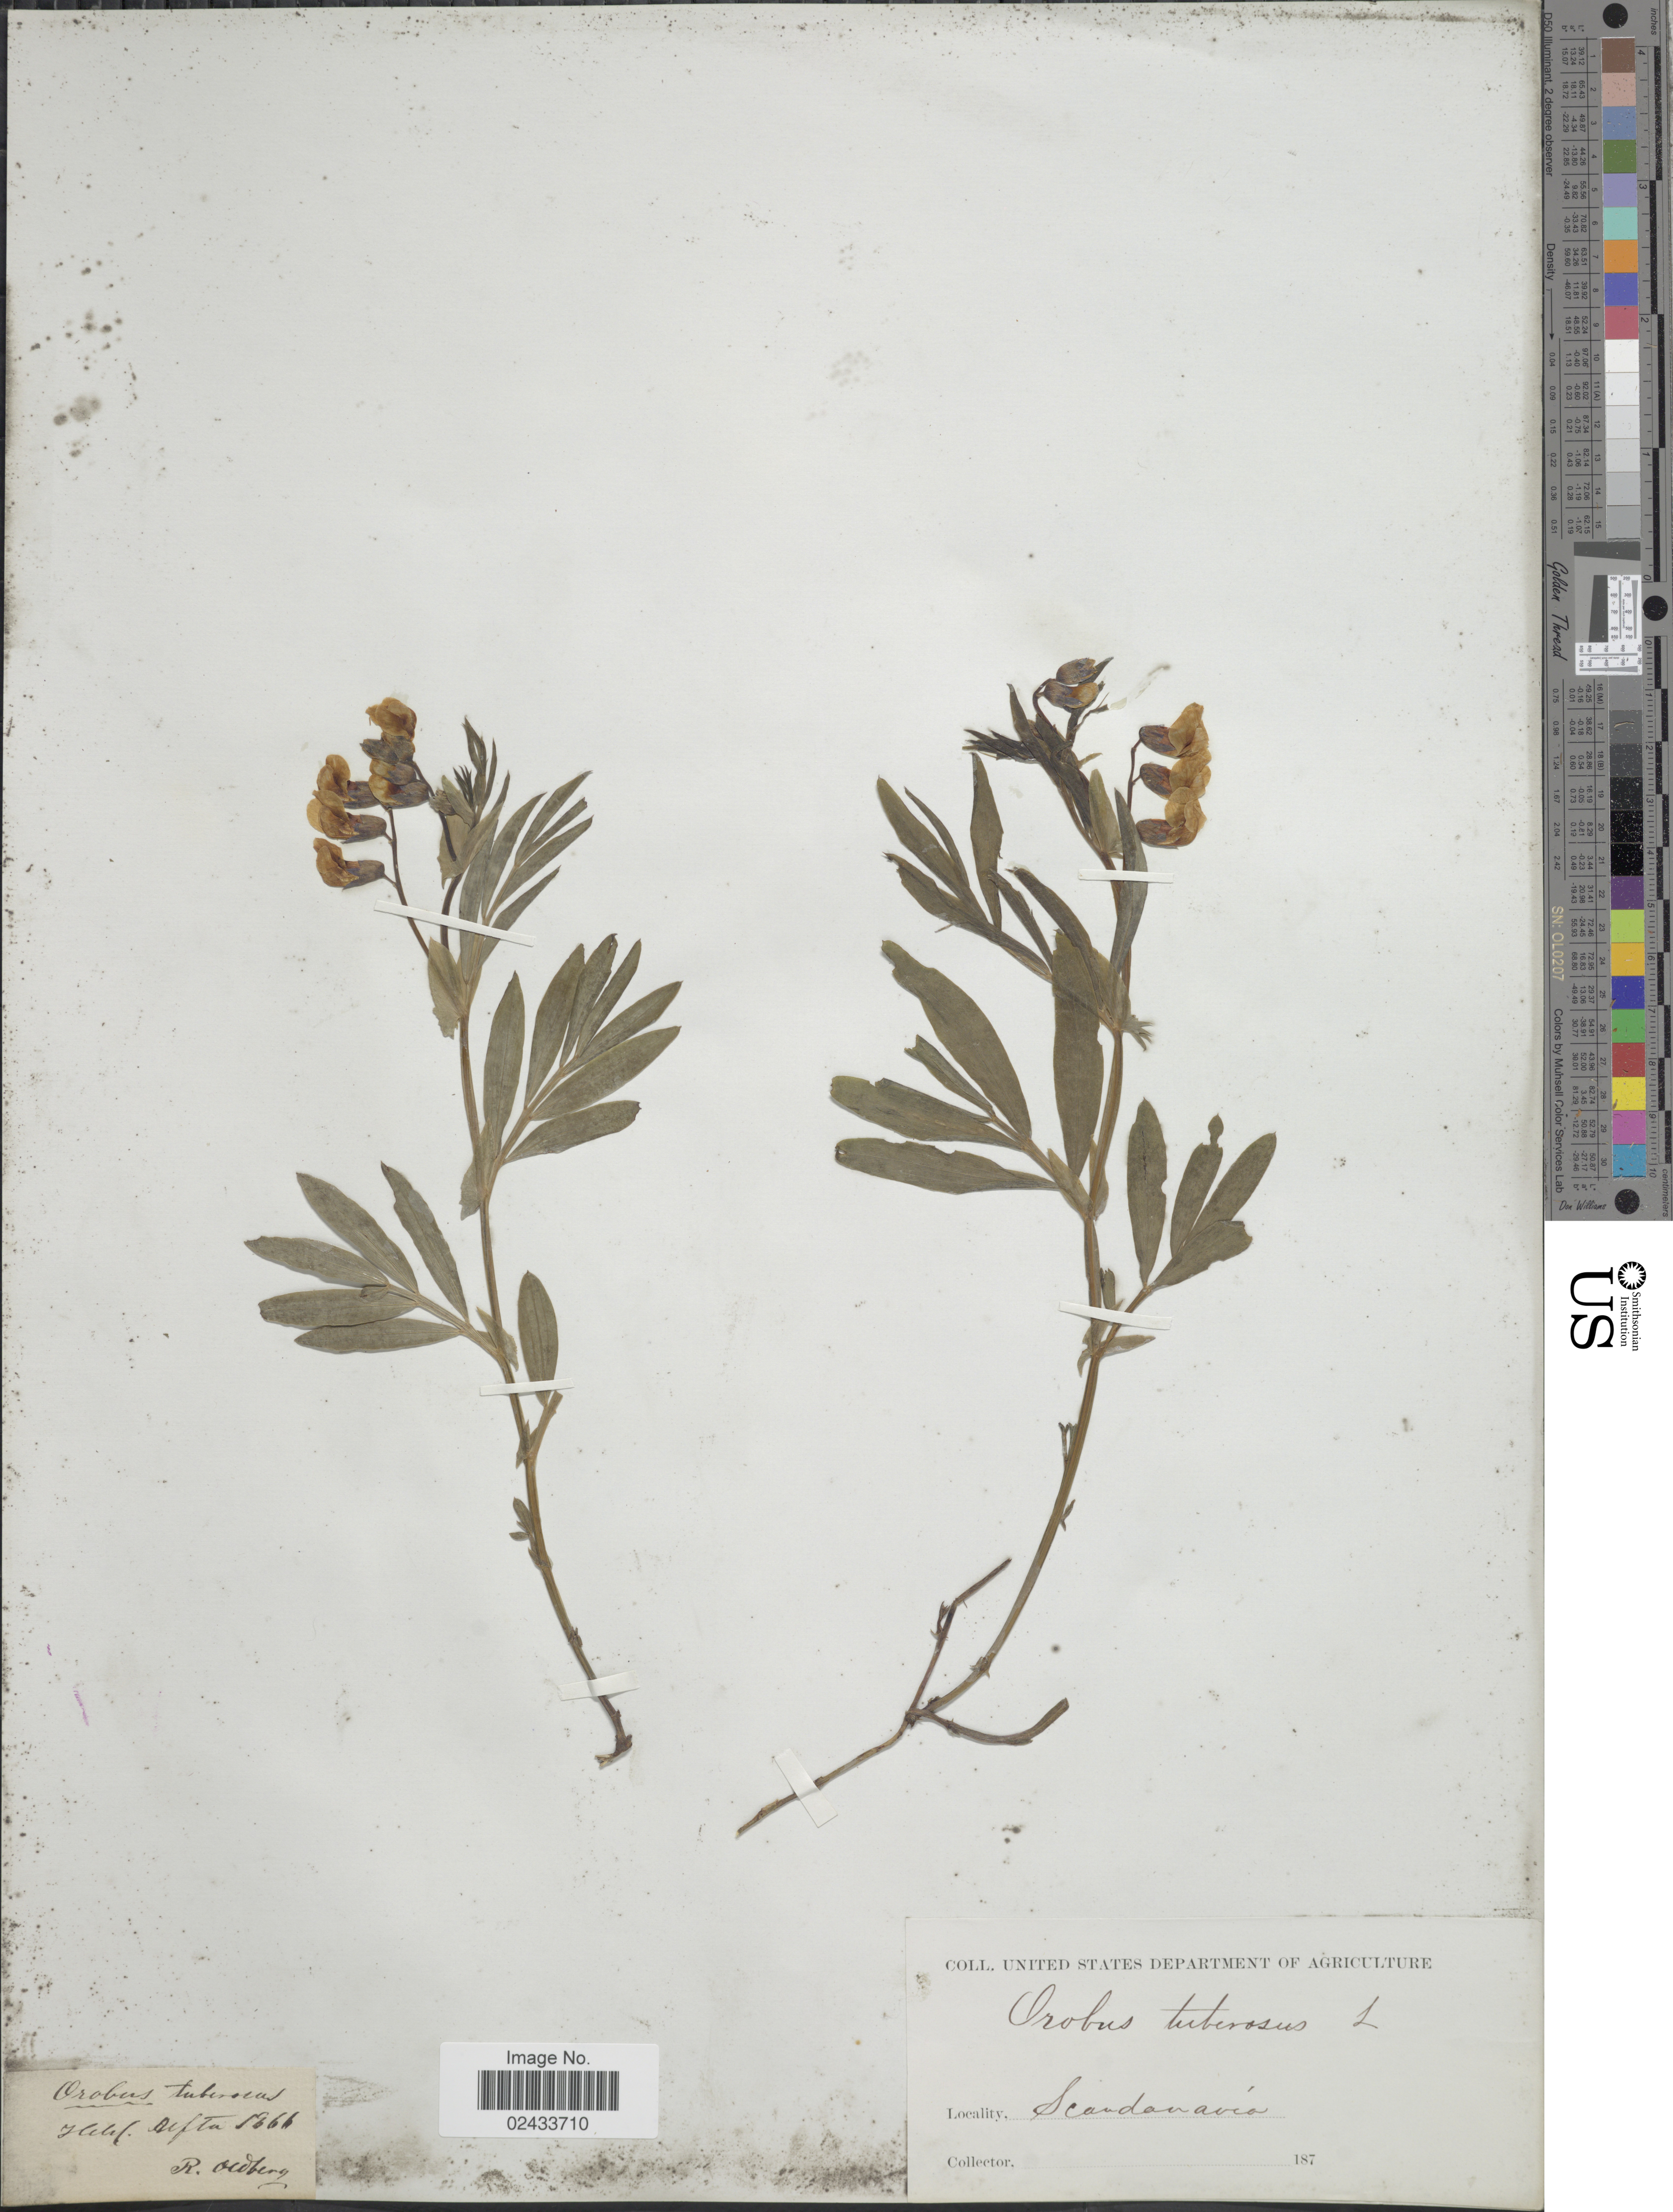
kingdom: Plantae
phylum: Tracheophyta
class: Magnoliopsida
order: Fabales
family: Fabaceae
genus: Lathyrus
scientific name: Lathyrus tuberosus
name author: L.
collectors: R. Oldberg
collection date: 1866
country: Sweden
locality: Scandanavia